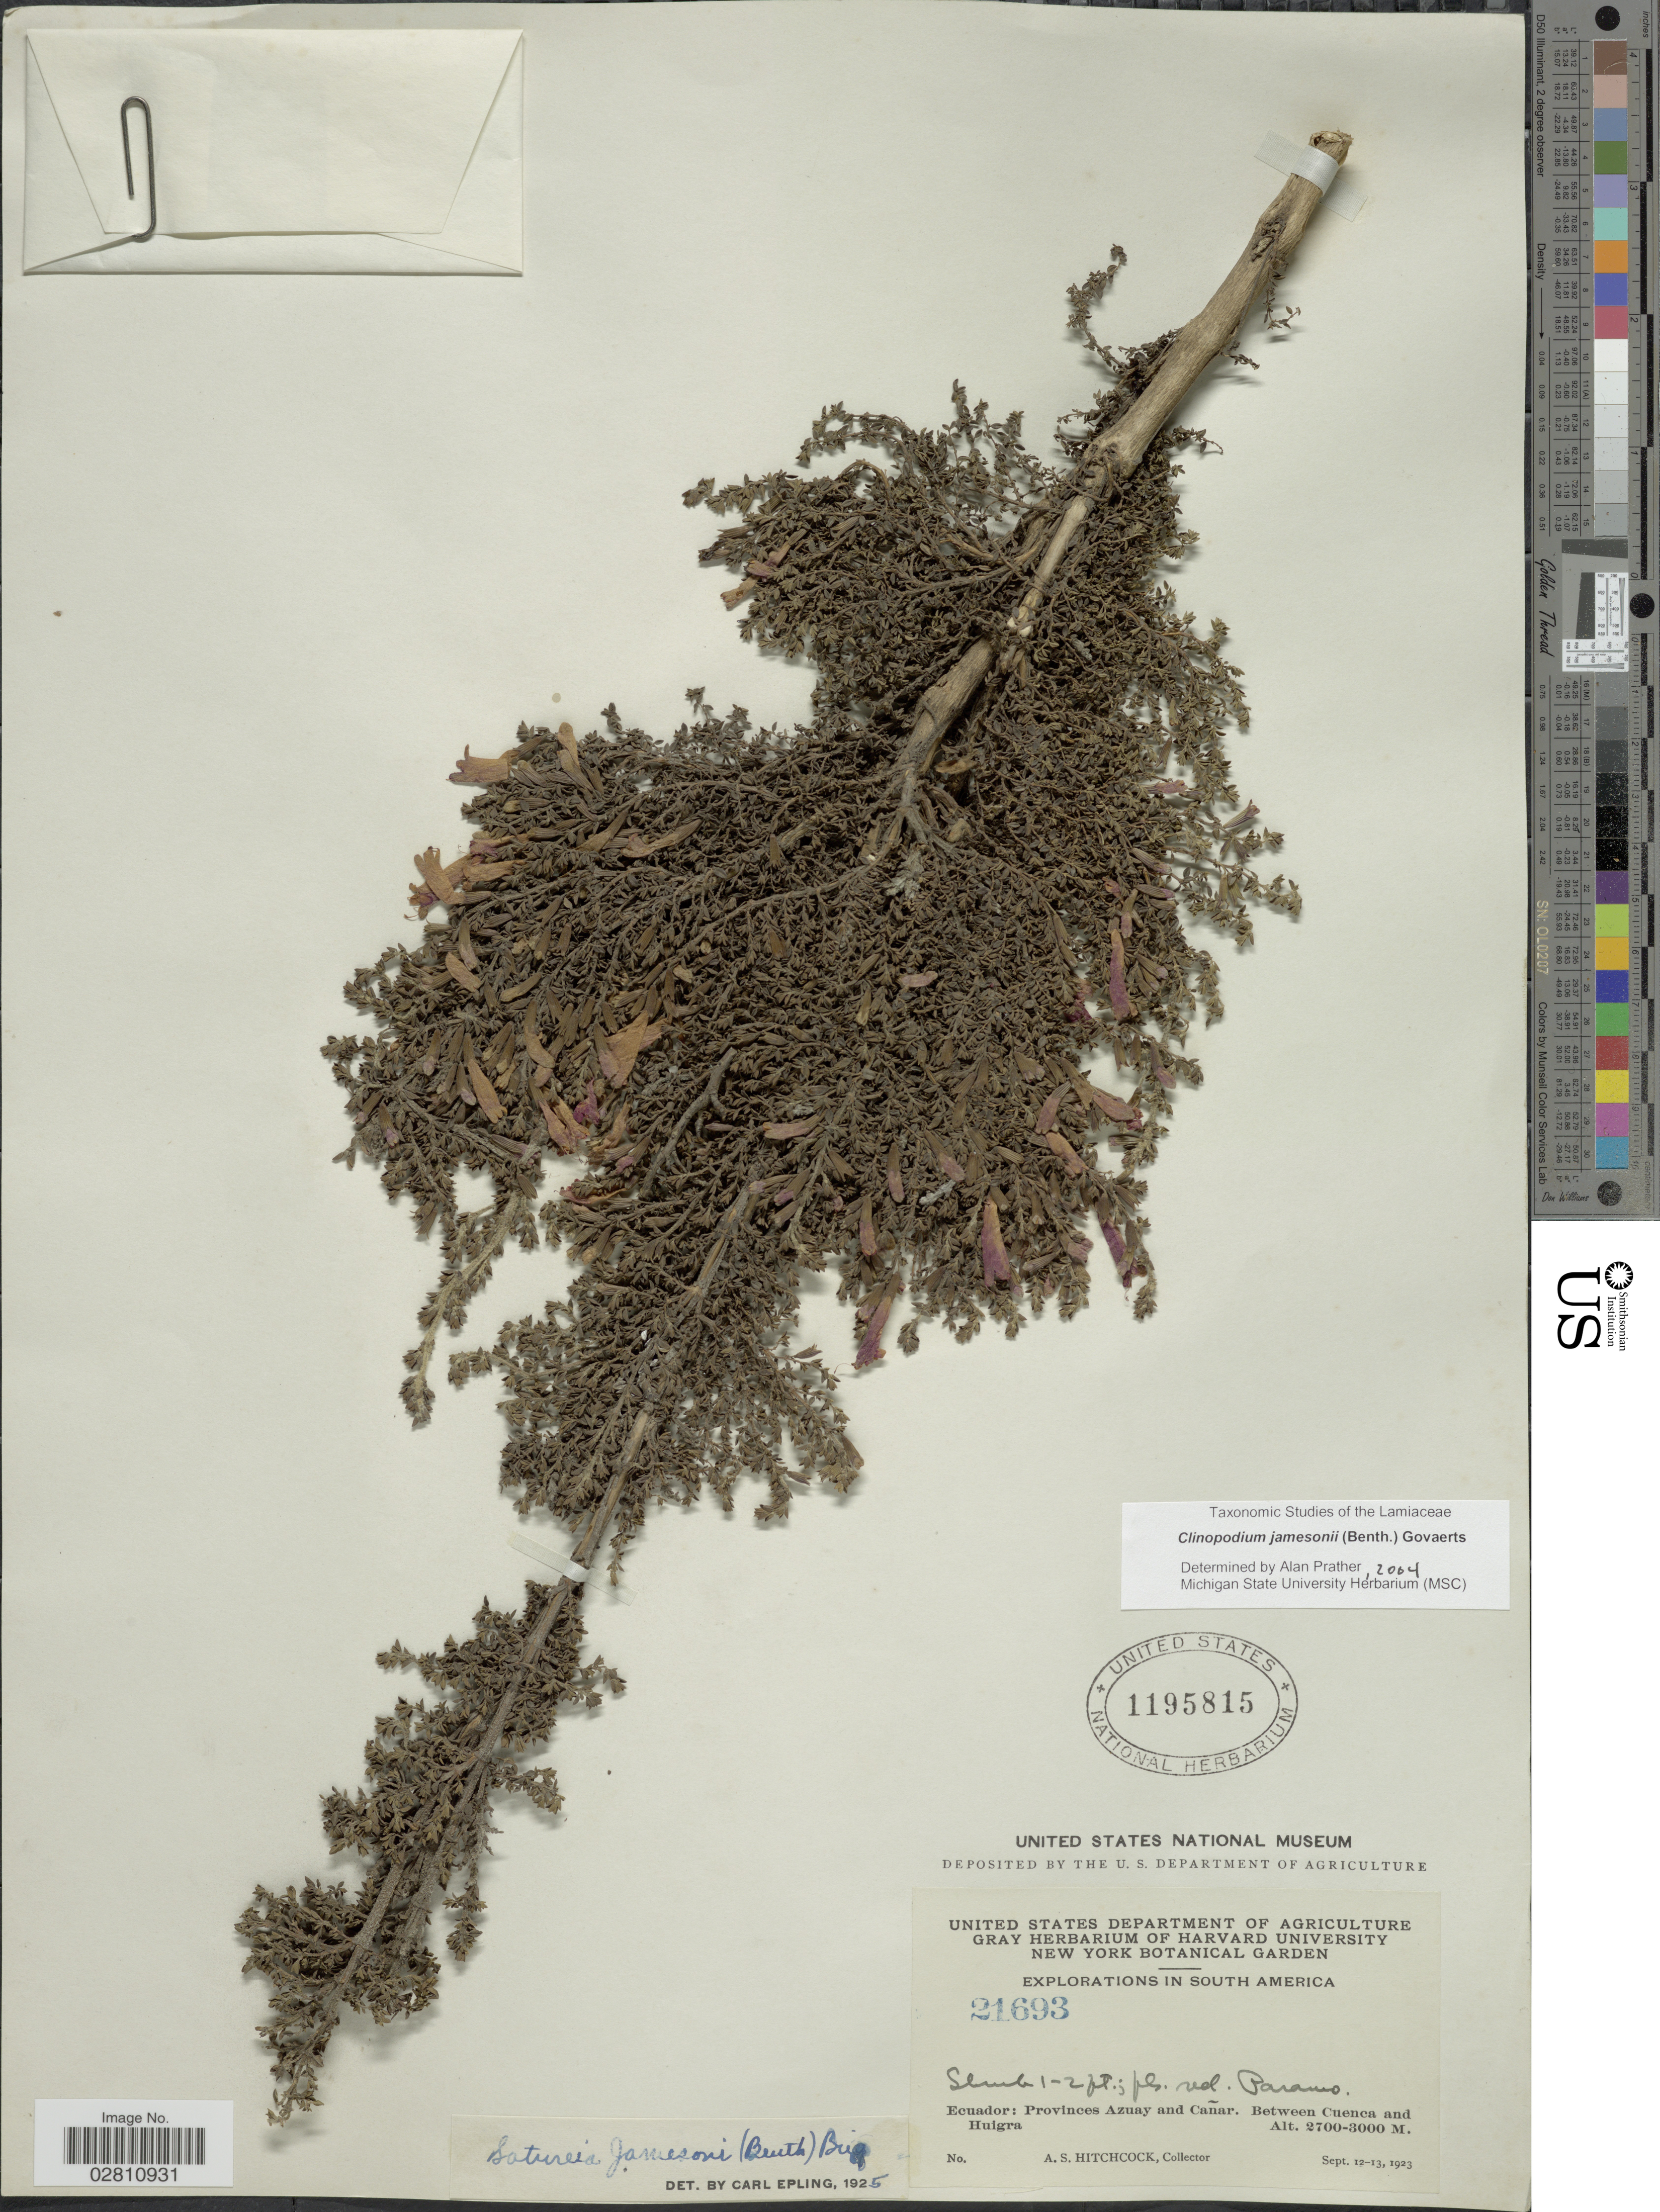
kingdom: Plantae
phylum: Tracheophyta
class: Magnoliopsida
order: Lamiales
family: Lamiaceae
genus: Clinopodium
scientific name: Clinopodium jamesonii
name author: (Benth.) Govaerts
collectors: A. S. Hitchcock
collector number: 21693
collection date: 1923-09-12/1923-09-13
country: Ecuador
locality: Provinces Azuay and Cañar. Between Cuenca and Huigra.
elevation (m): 2700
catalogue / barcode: US 1195815